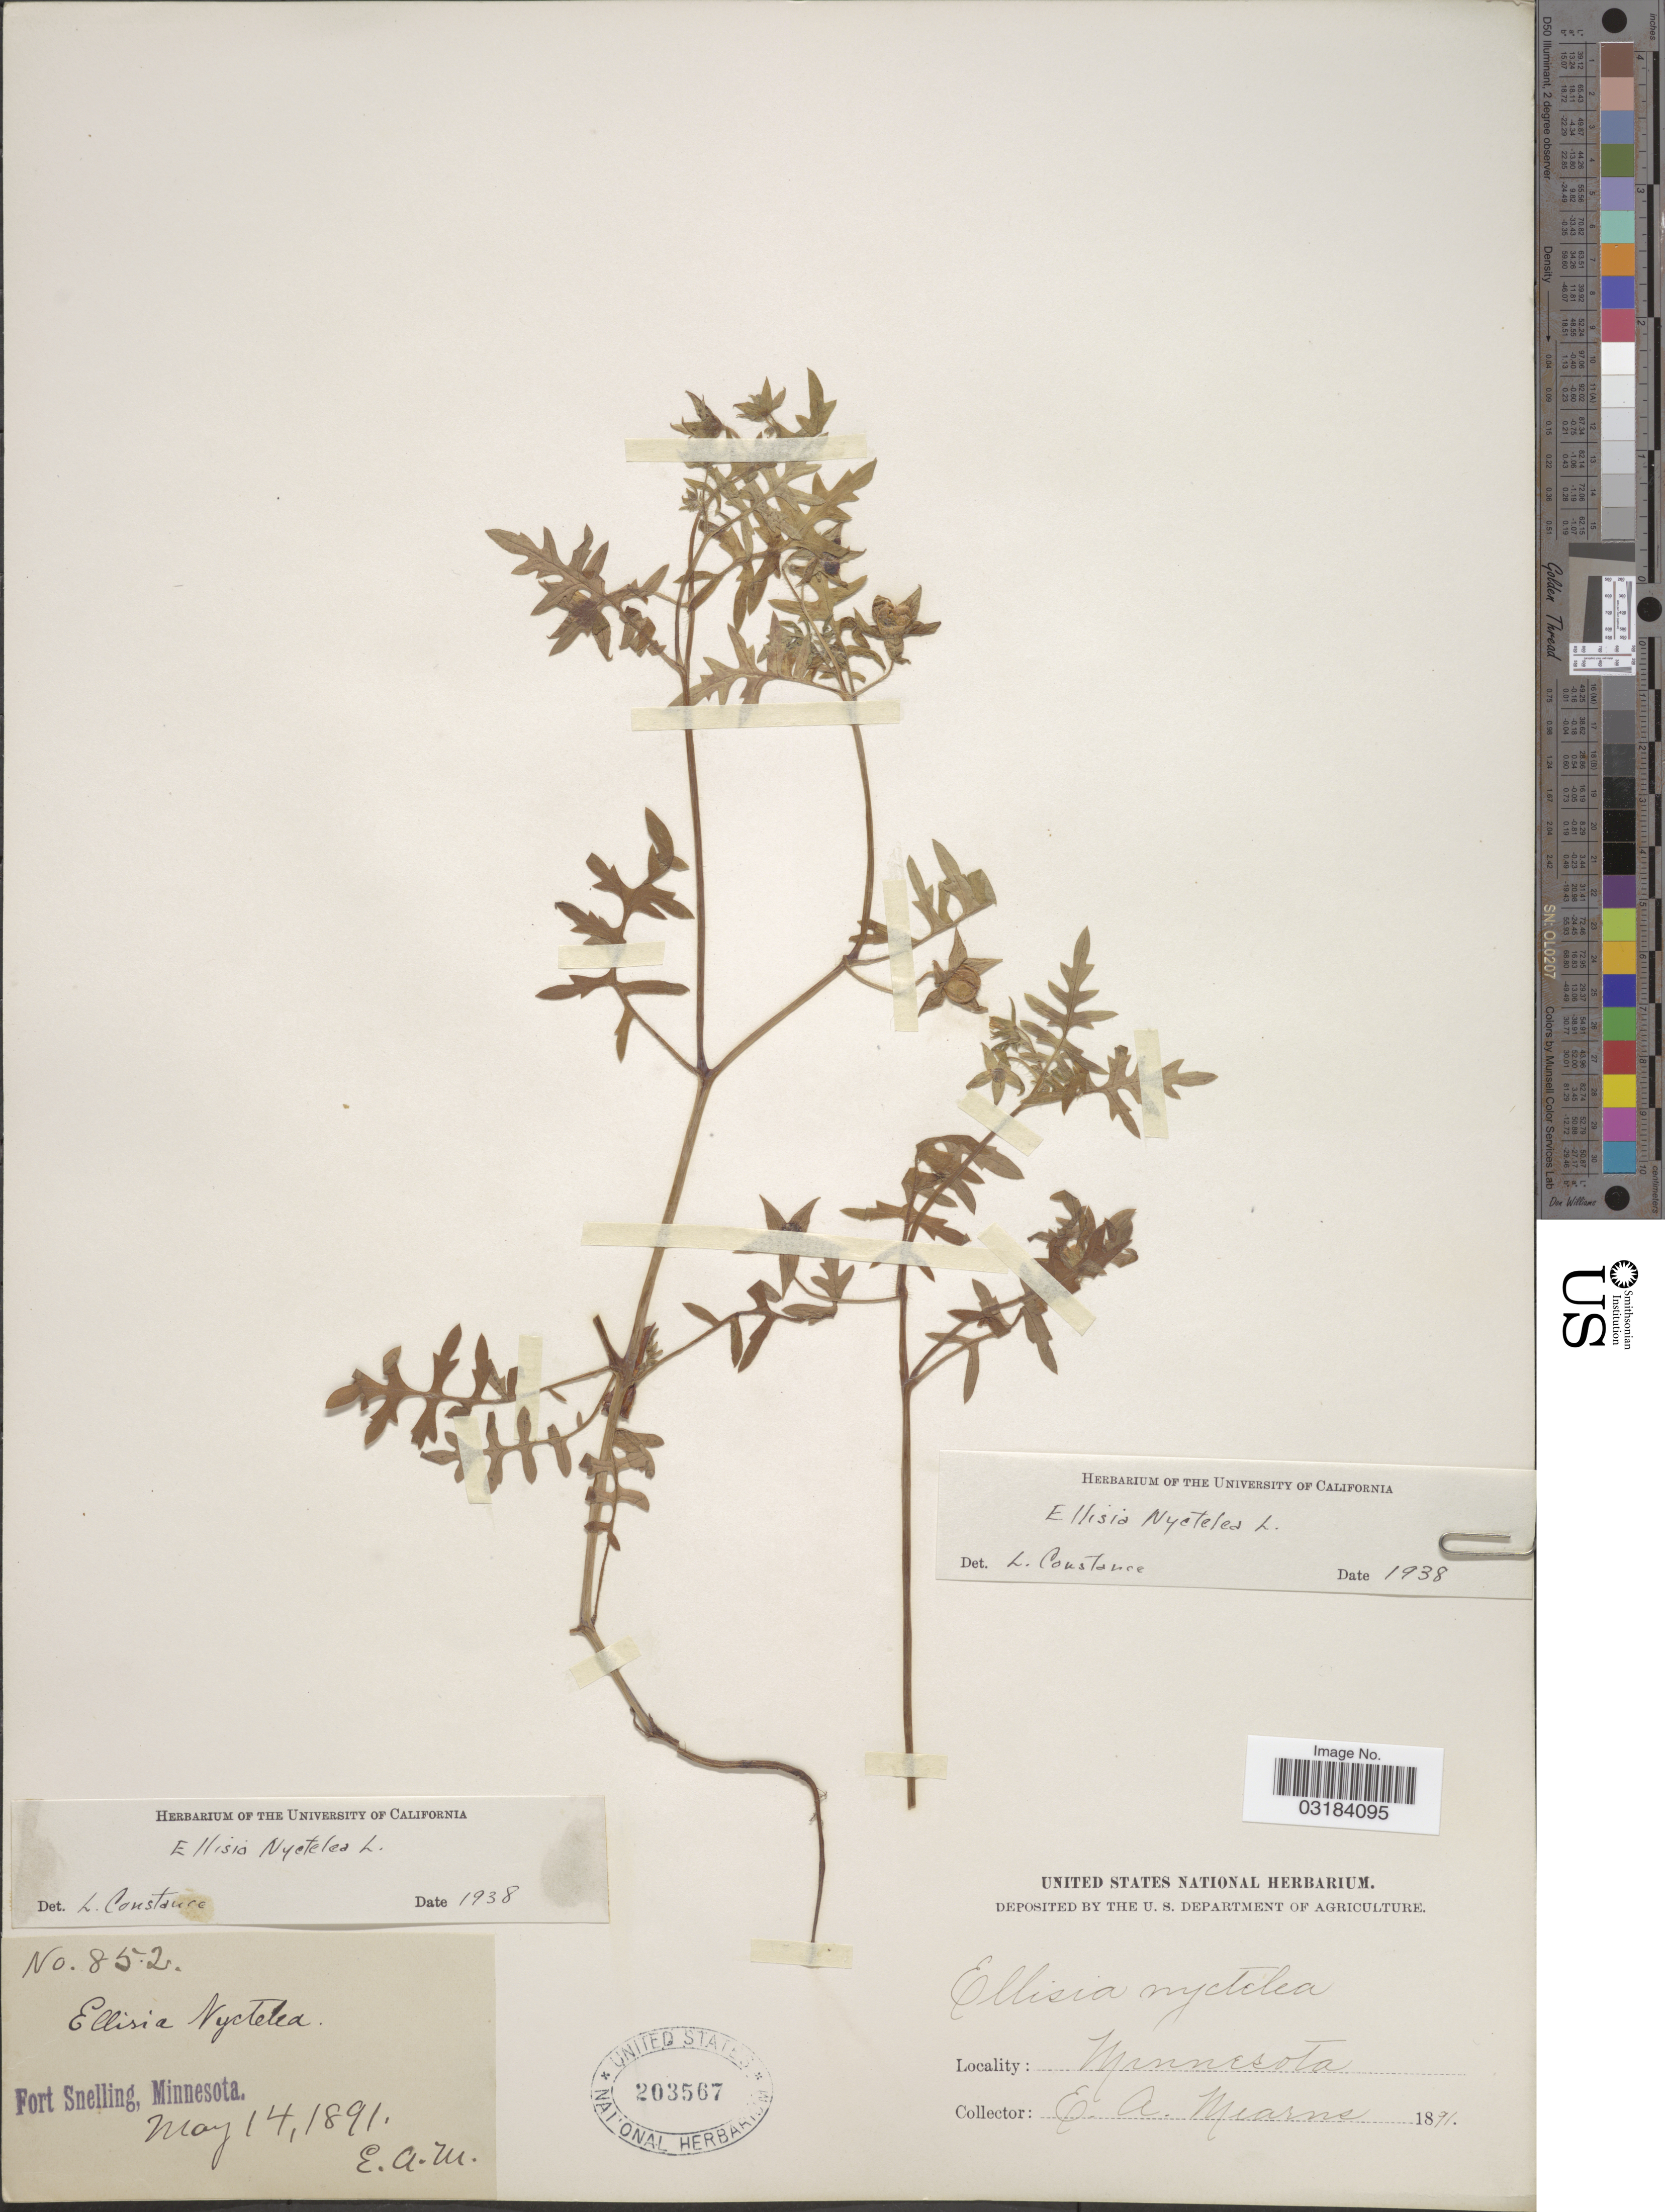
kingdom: Plantae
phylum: Tracheophyta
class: Magnoliopsida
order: Boraginales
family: Hydrophyllaceae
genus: Ellisia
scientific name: Ellisia nyctelea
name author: L.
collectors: E. A. Mearns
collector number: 852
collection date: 1891-05-14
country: United States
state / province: Minnesota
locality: Fort Snelling.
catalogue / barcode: US 203567